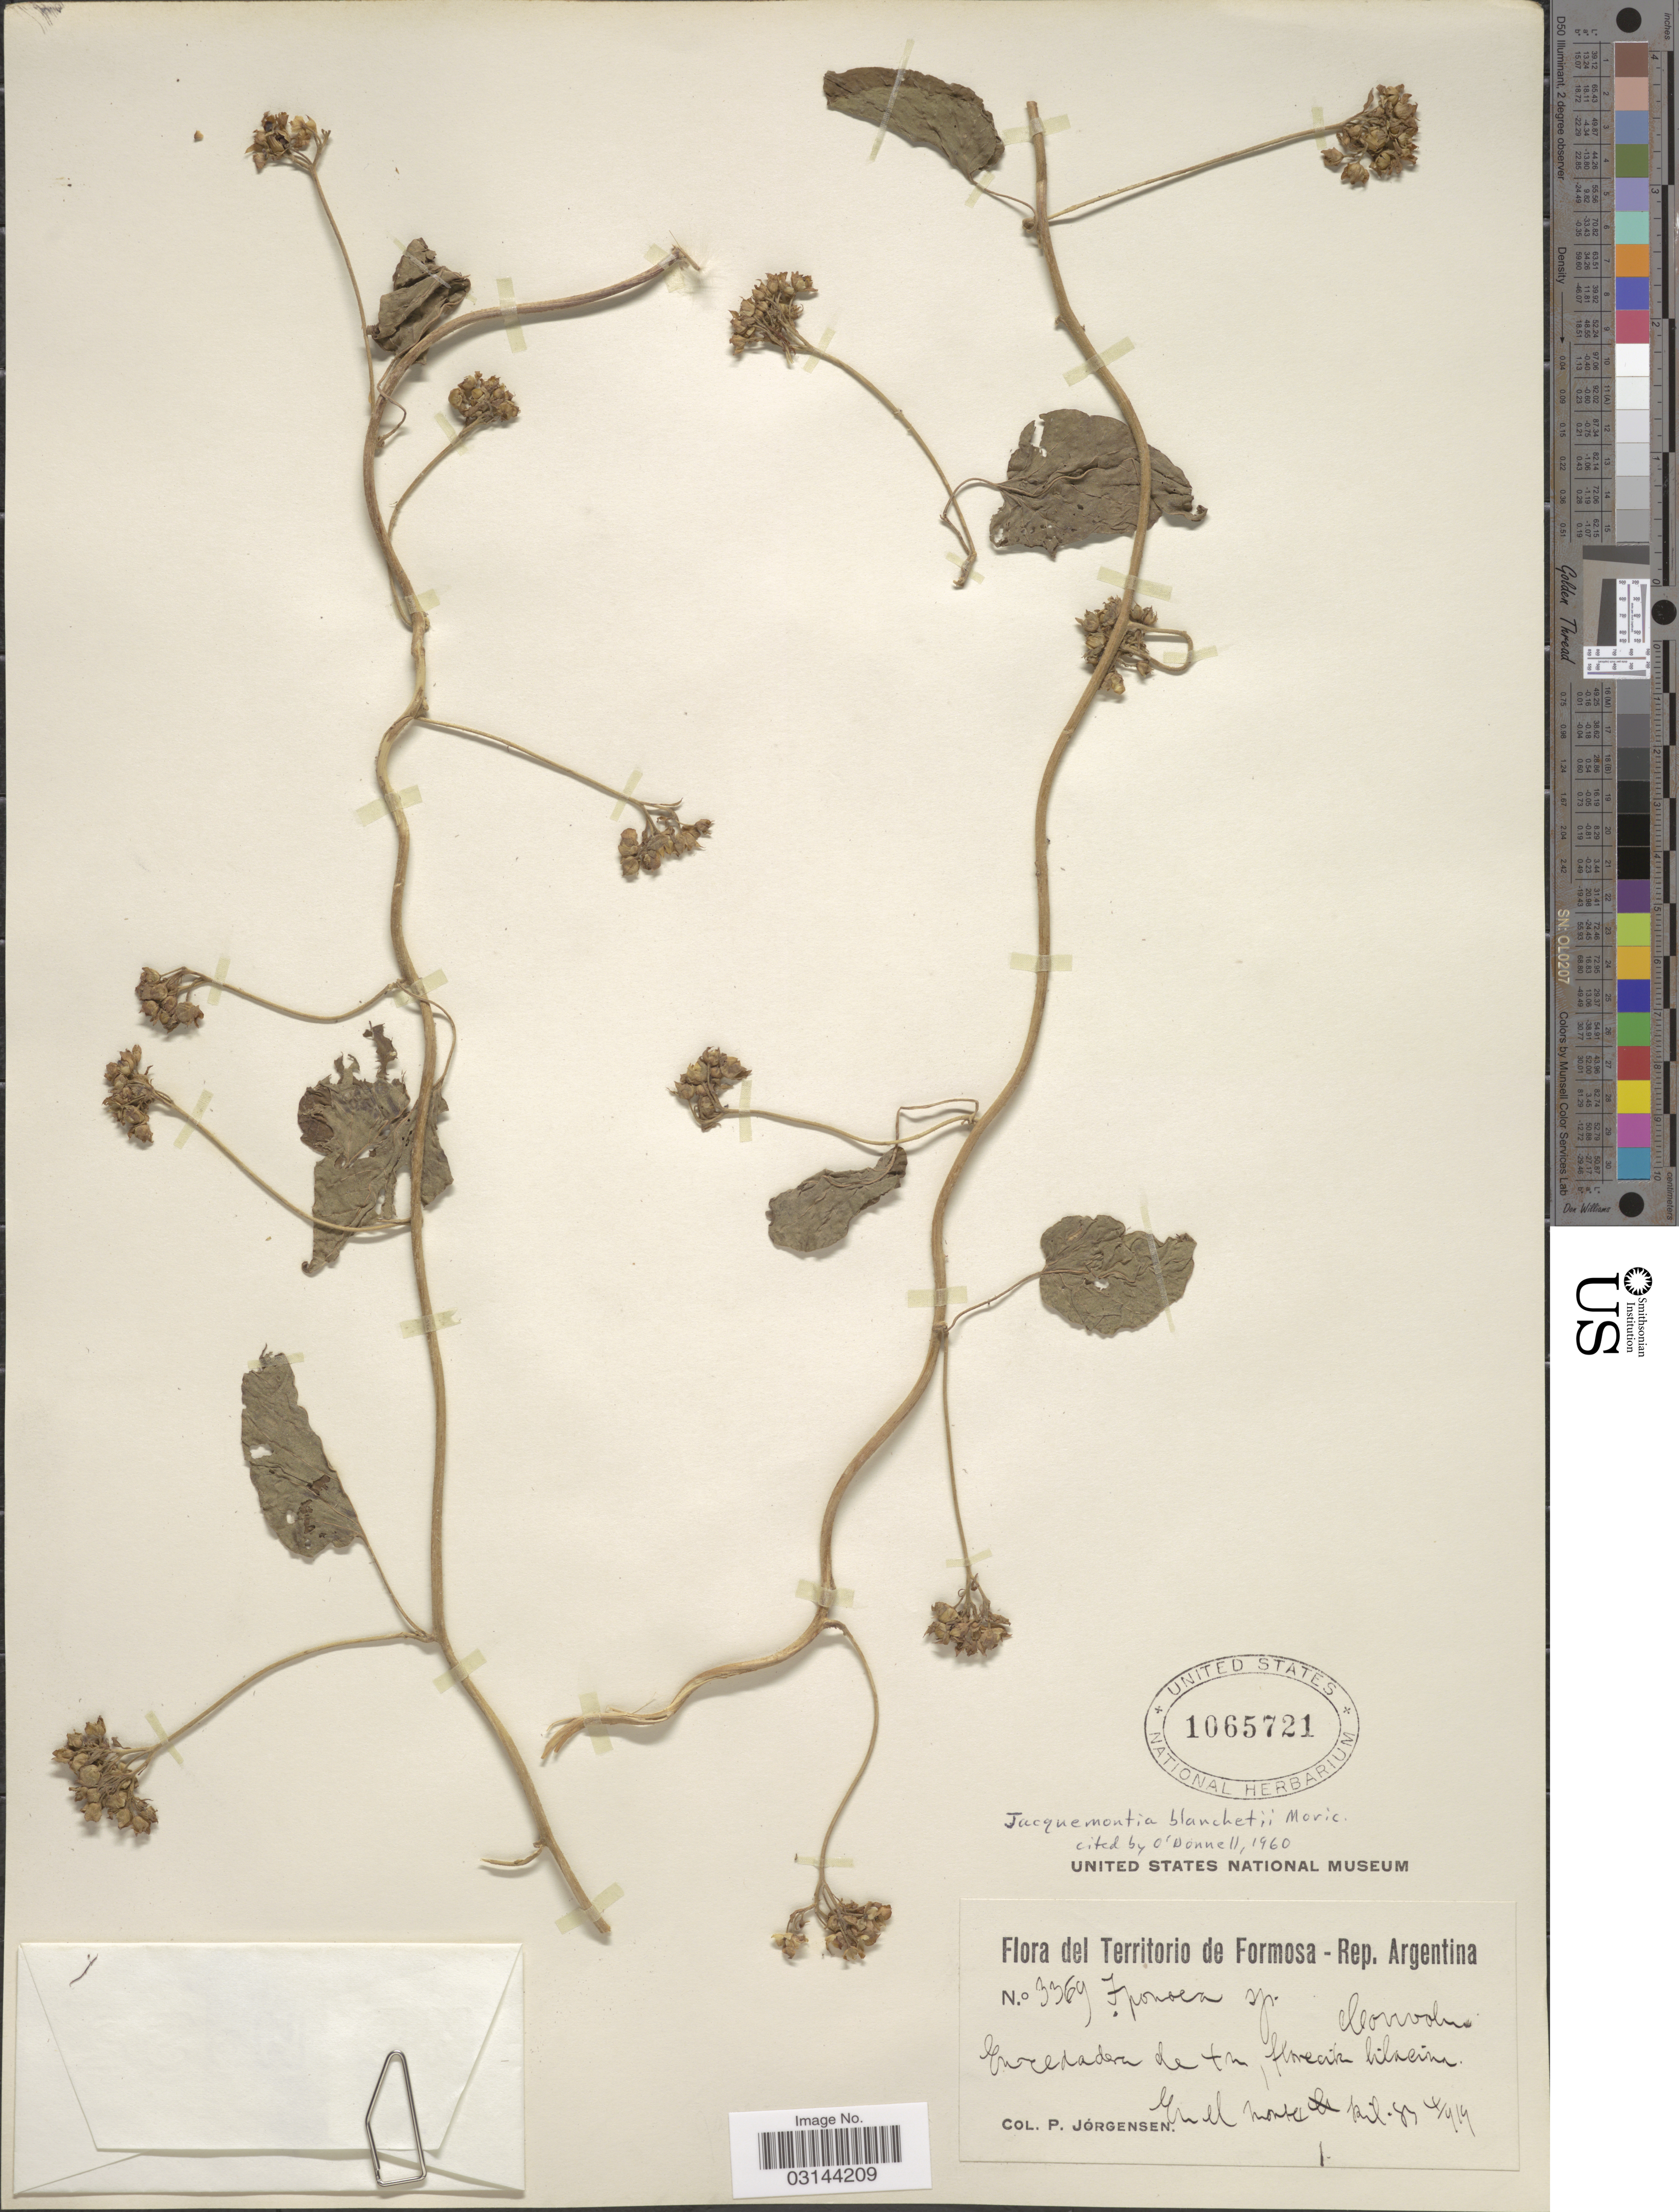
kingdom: Plantae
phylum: Tracheophyta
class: Magnoliopsida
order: Solanales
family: Convolvulaceae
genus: Jacquemontia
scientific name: Jacquemontia blanchetii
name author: Moric.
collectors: P. Jörgensen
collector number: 3369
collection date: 1919-04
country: Argentina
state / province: Formosa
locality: En el norte kil.83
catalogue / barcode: US 1065721